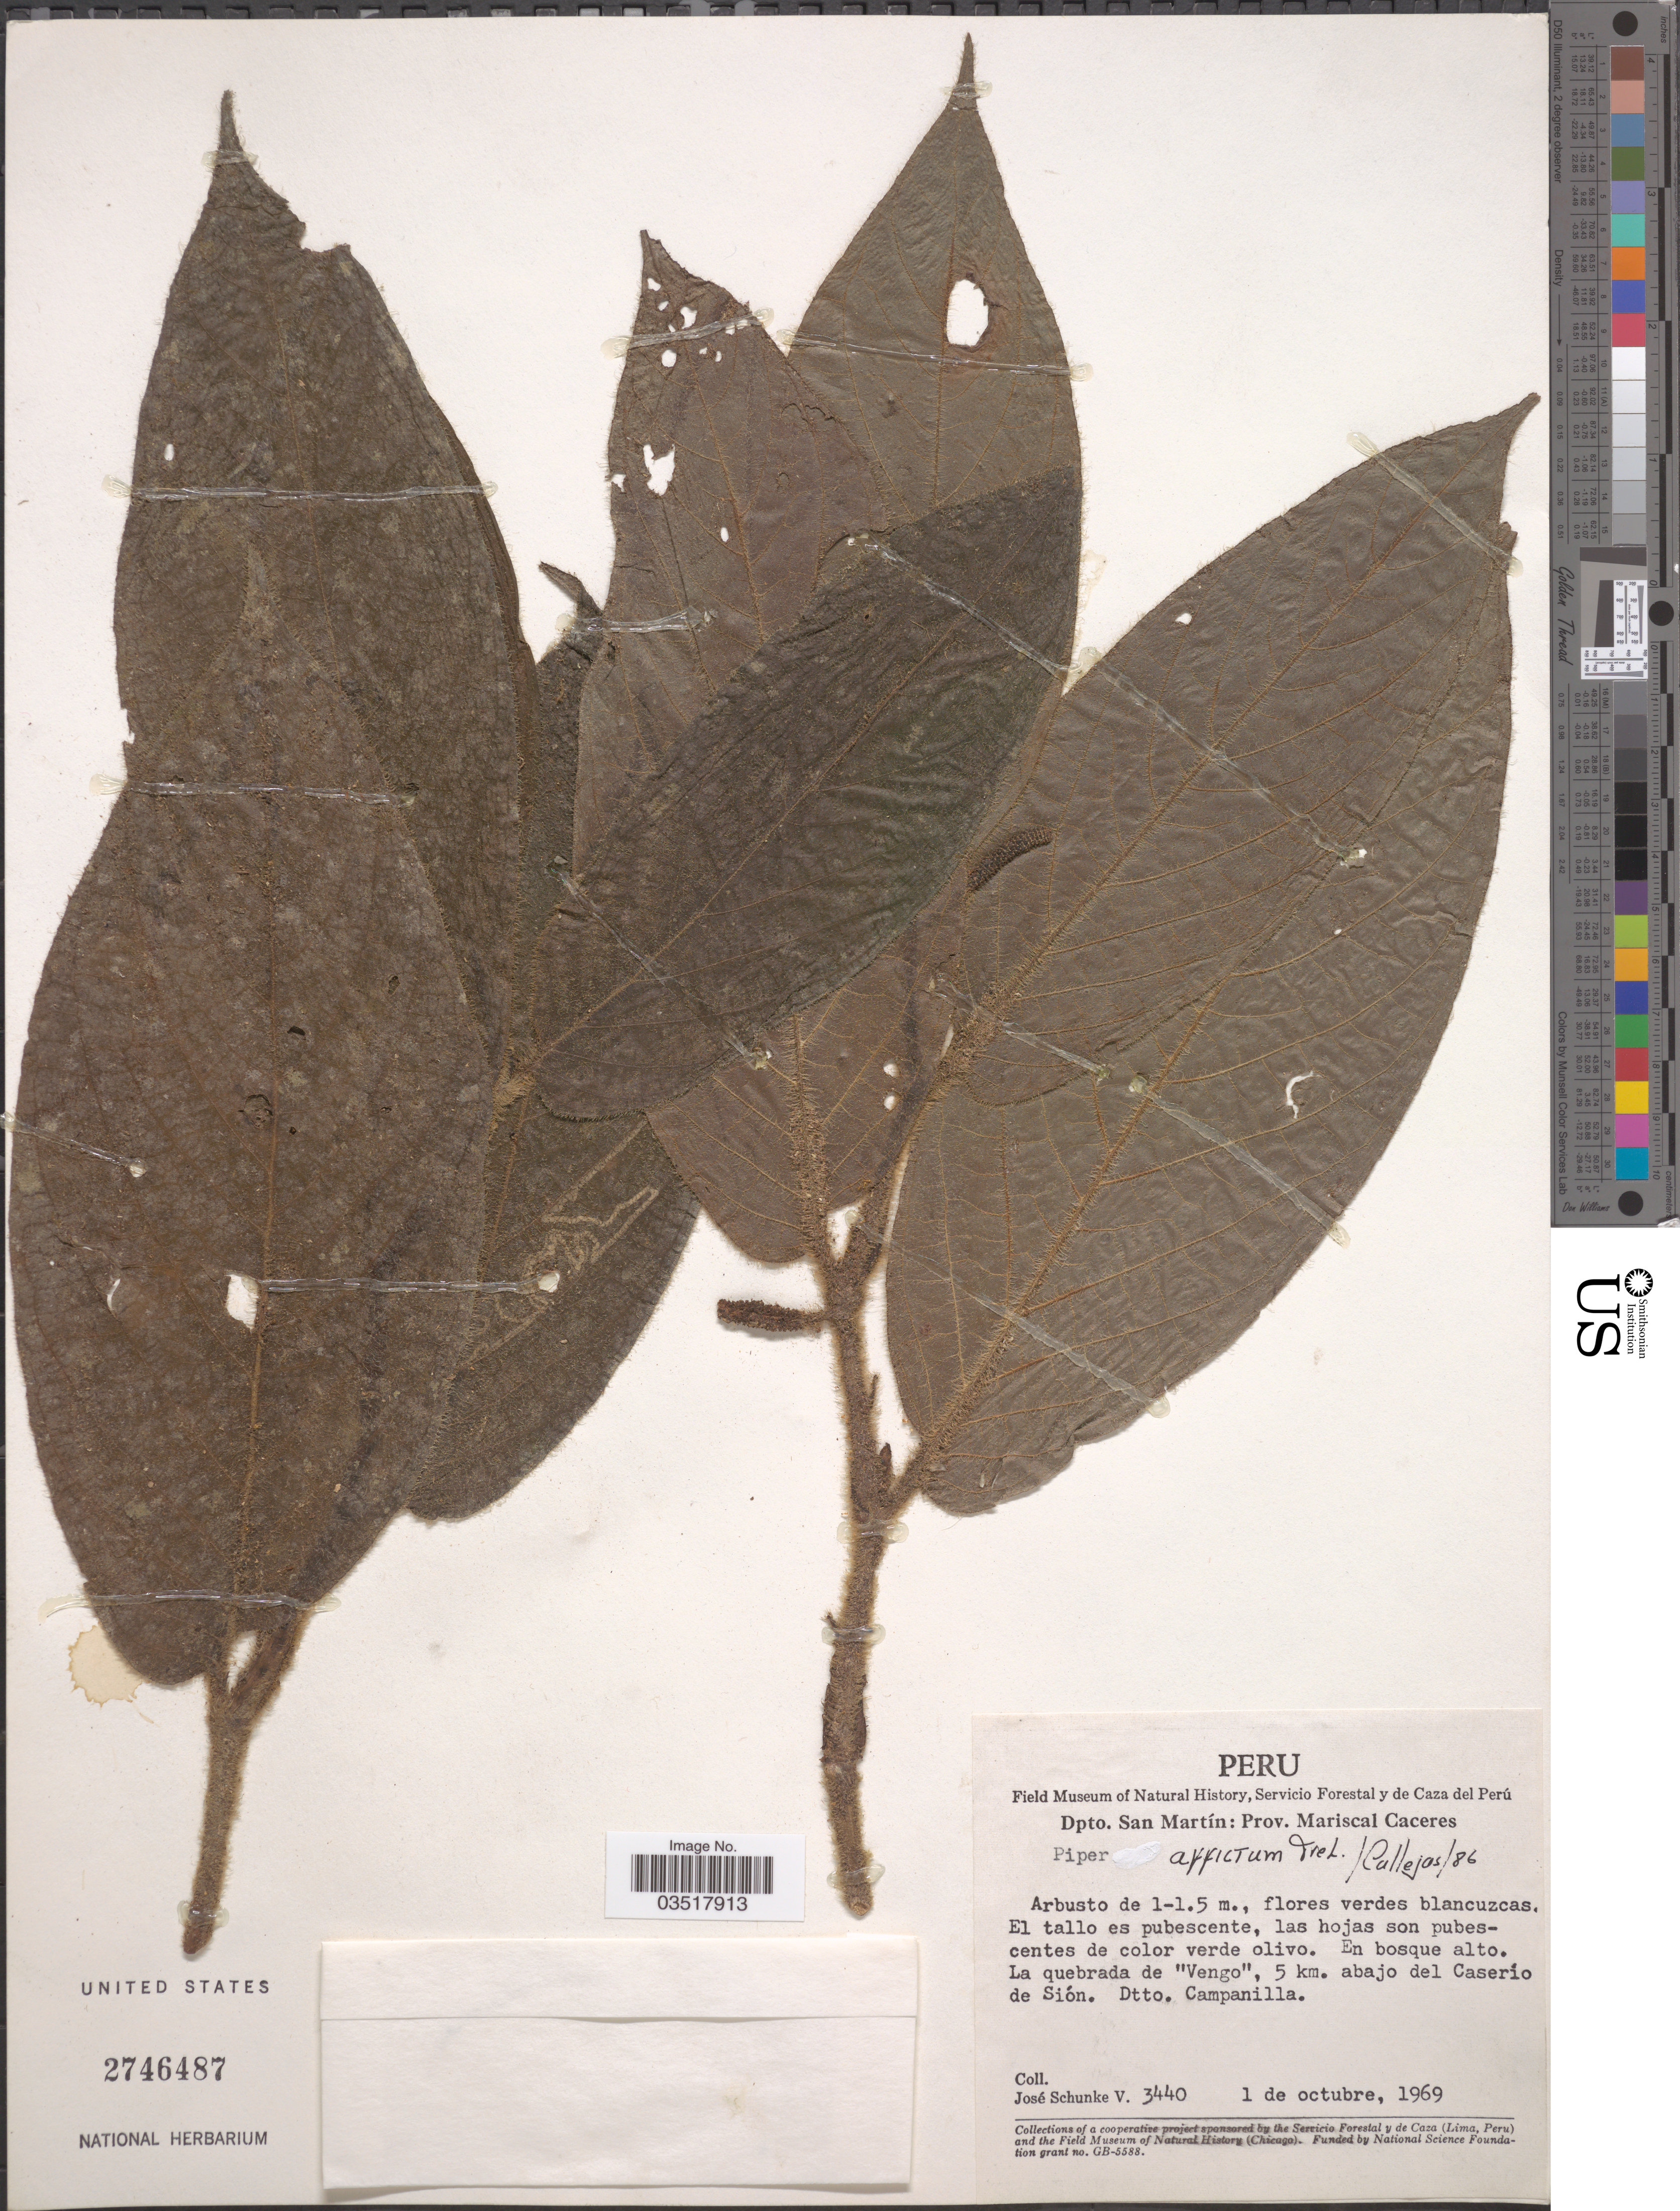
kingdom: Plantae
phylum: Tracheophyta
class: Magnoliopsida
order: Piperales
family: Piperaceae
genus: Piper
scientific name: Piper affictum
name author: Trel.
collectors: J. Schunke Vigo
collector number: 3440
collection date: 1969-10-01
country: Peru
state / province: San Martín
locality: Dpto. San Martín: Prov. Mariscal Caceres. La quebrada de 'Vengo', 5 km. abajo del Caserío de Sión. Dtto. Campanilla.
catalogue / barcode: US 2746487